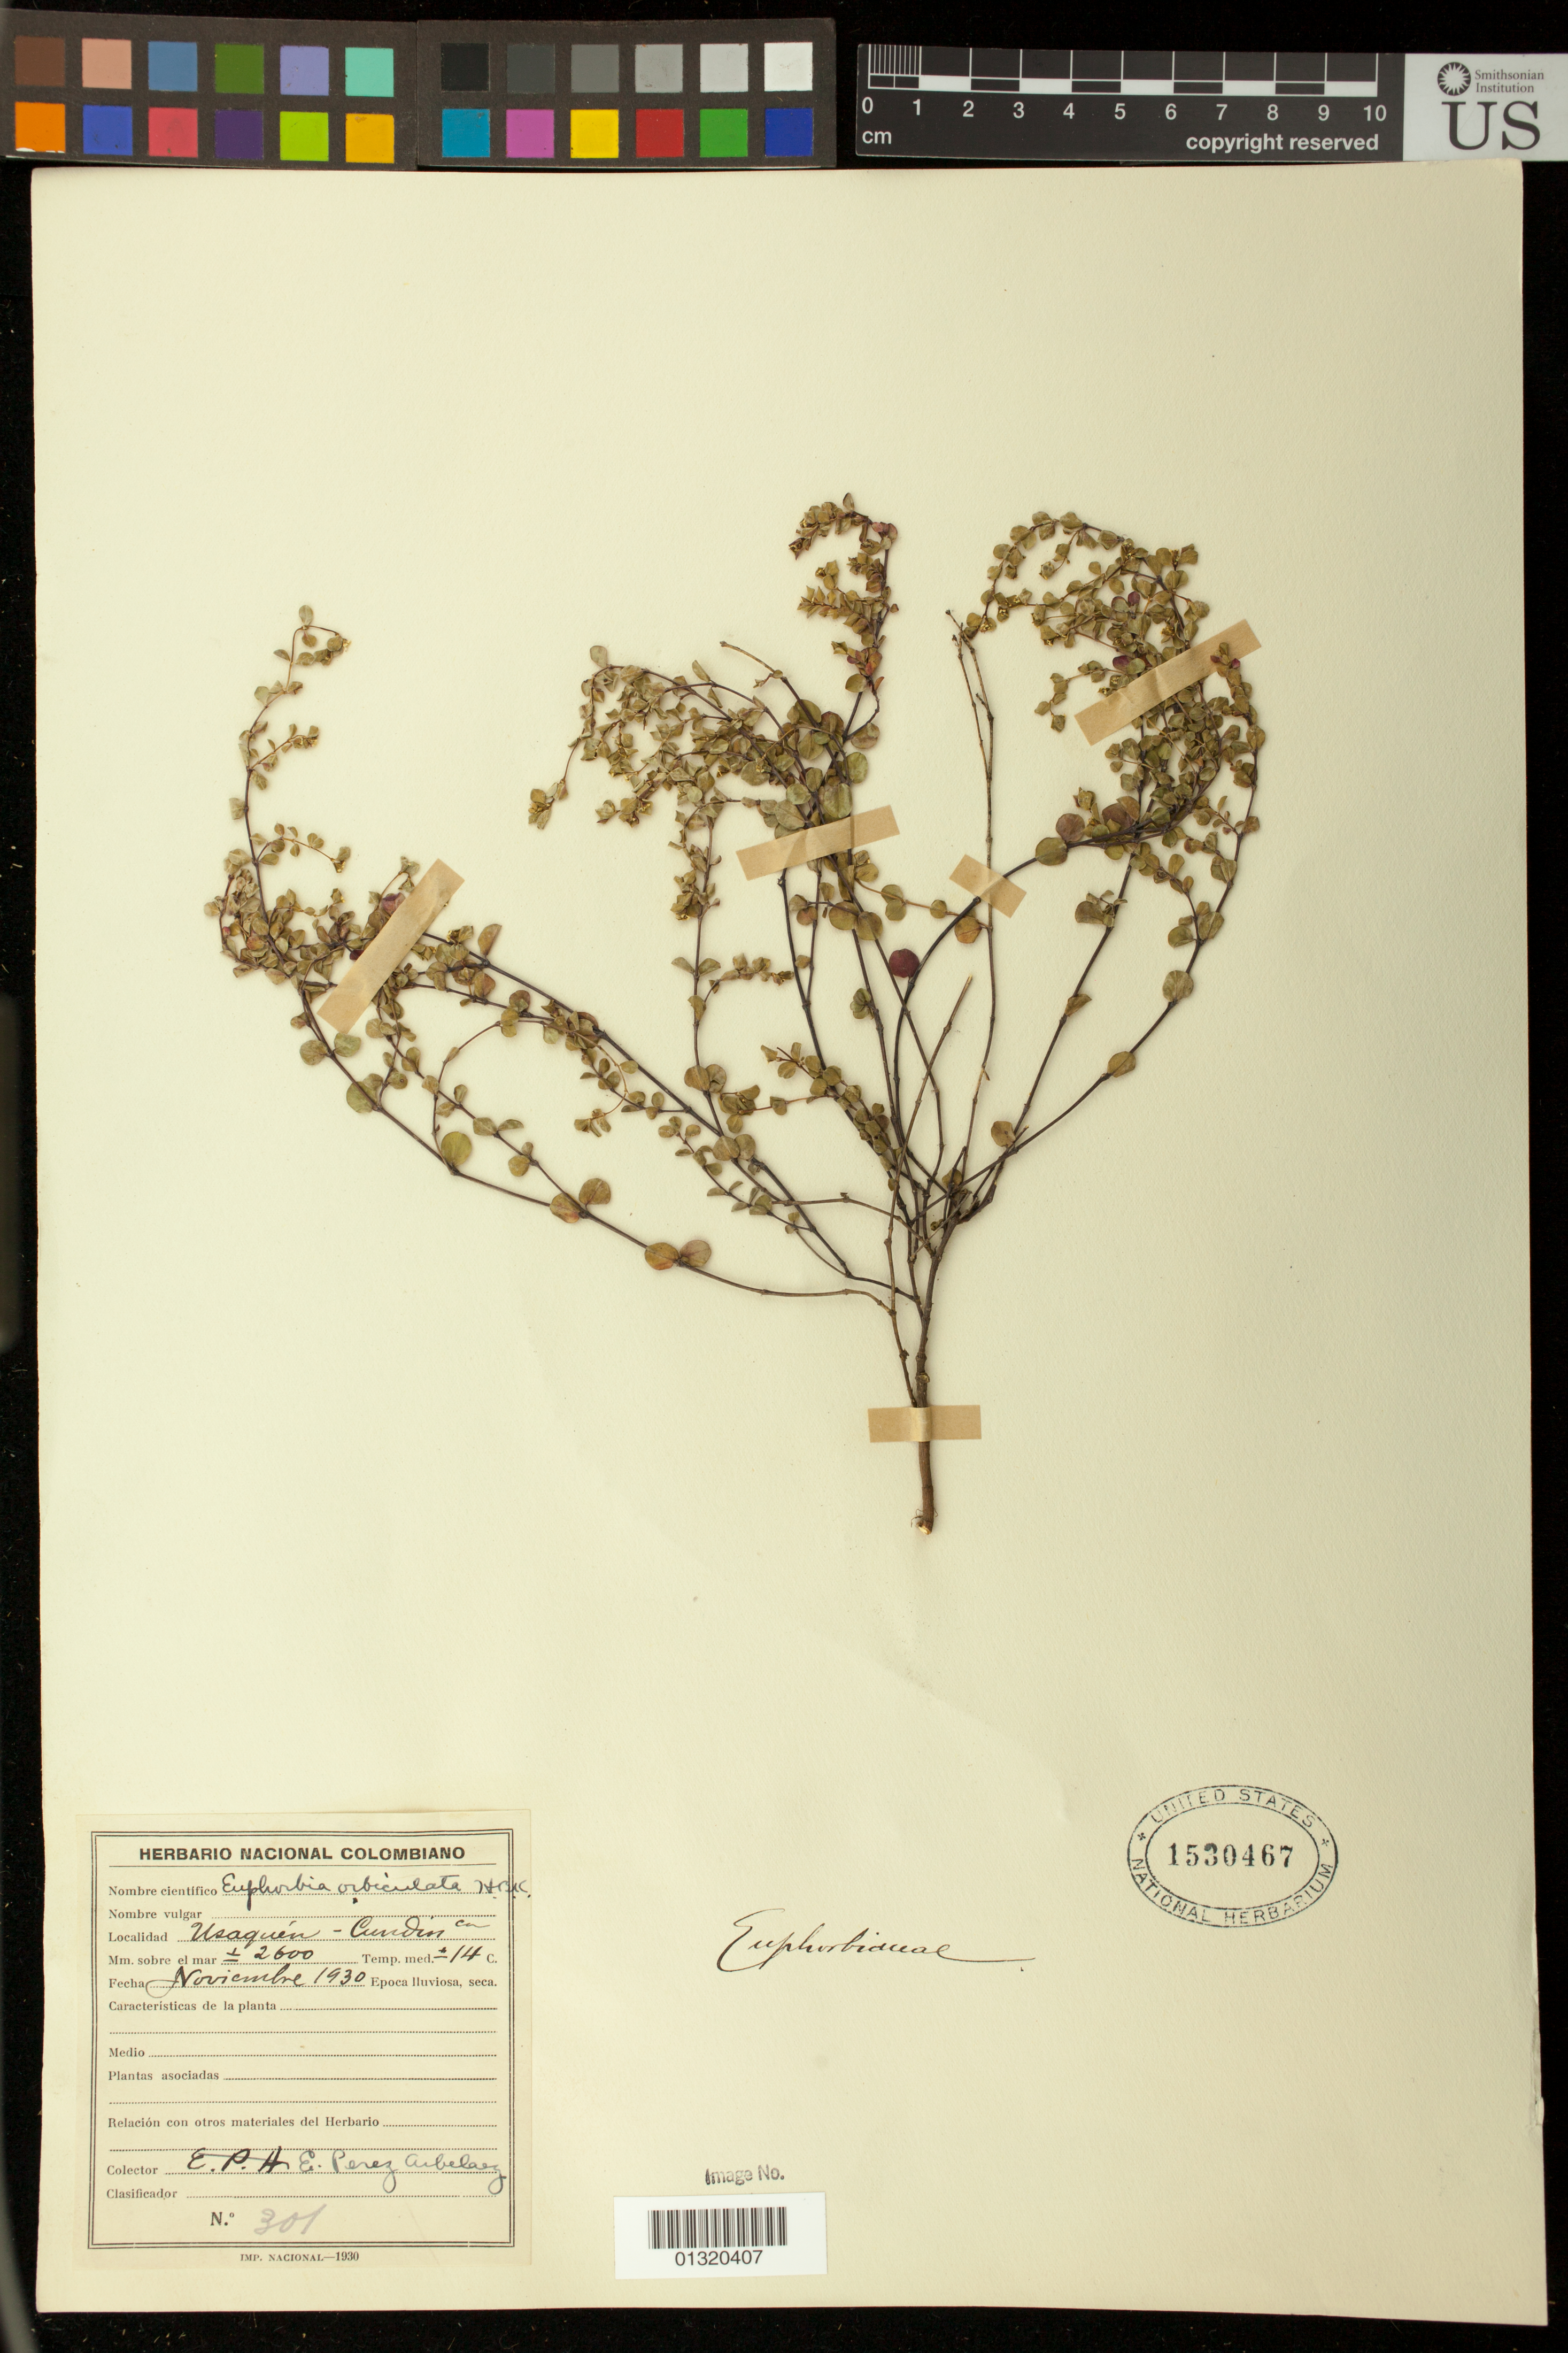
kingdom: Plantae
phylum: Tracheophyta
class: Magnoliopsida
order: Malpighiales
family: Euphorbiaceae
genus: Euphorbia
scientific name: Euphorbia orbiculata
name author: Kunth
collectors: E. P. Arbelaez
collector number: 301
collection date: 1930-11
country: Colombia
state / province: Bogota D.C.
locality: Usaquen - Cundin [Cundinamarca]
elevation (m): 2600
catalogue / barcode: US 1530467